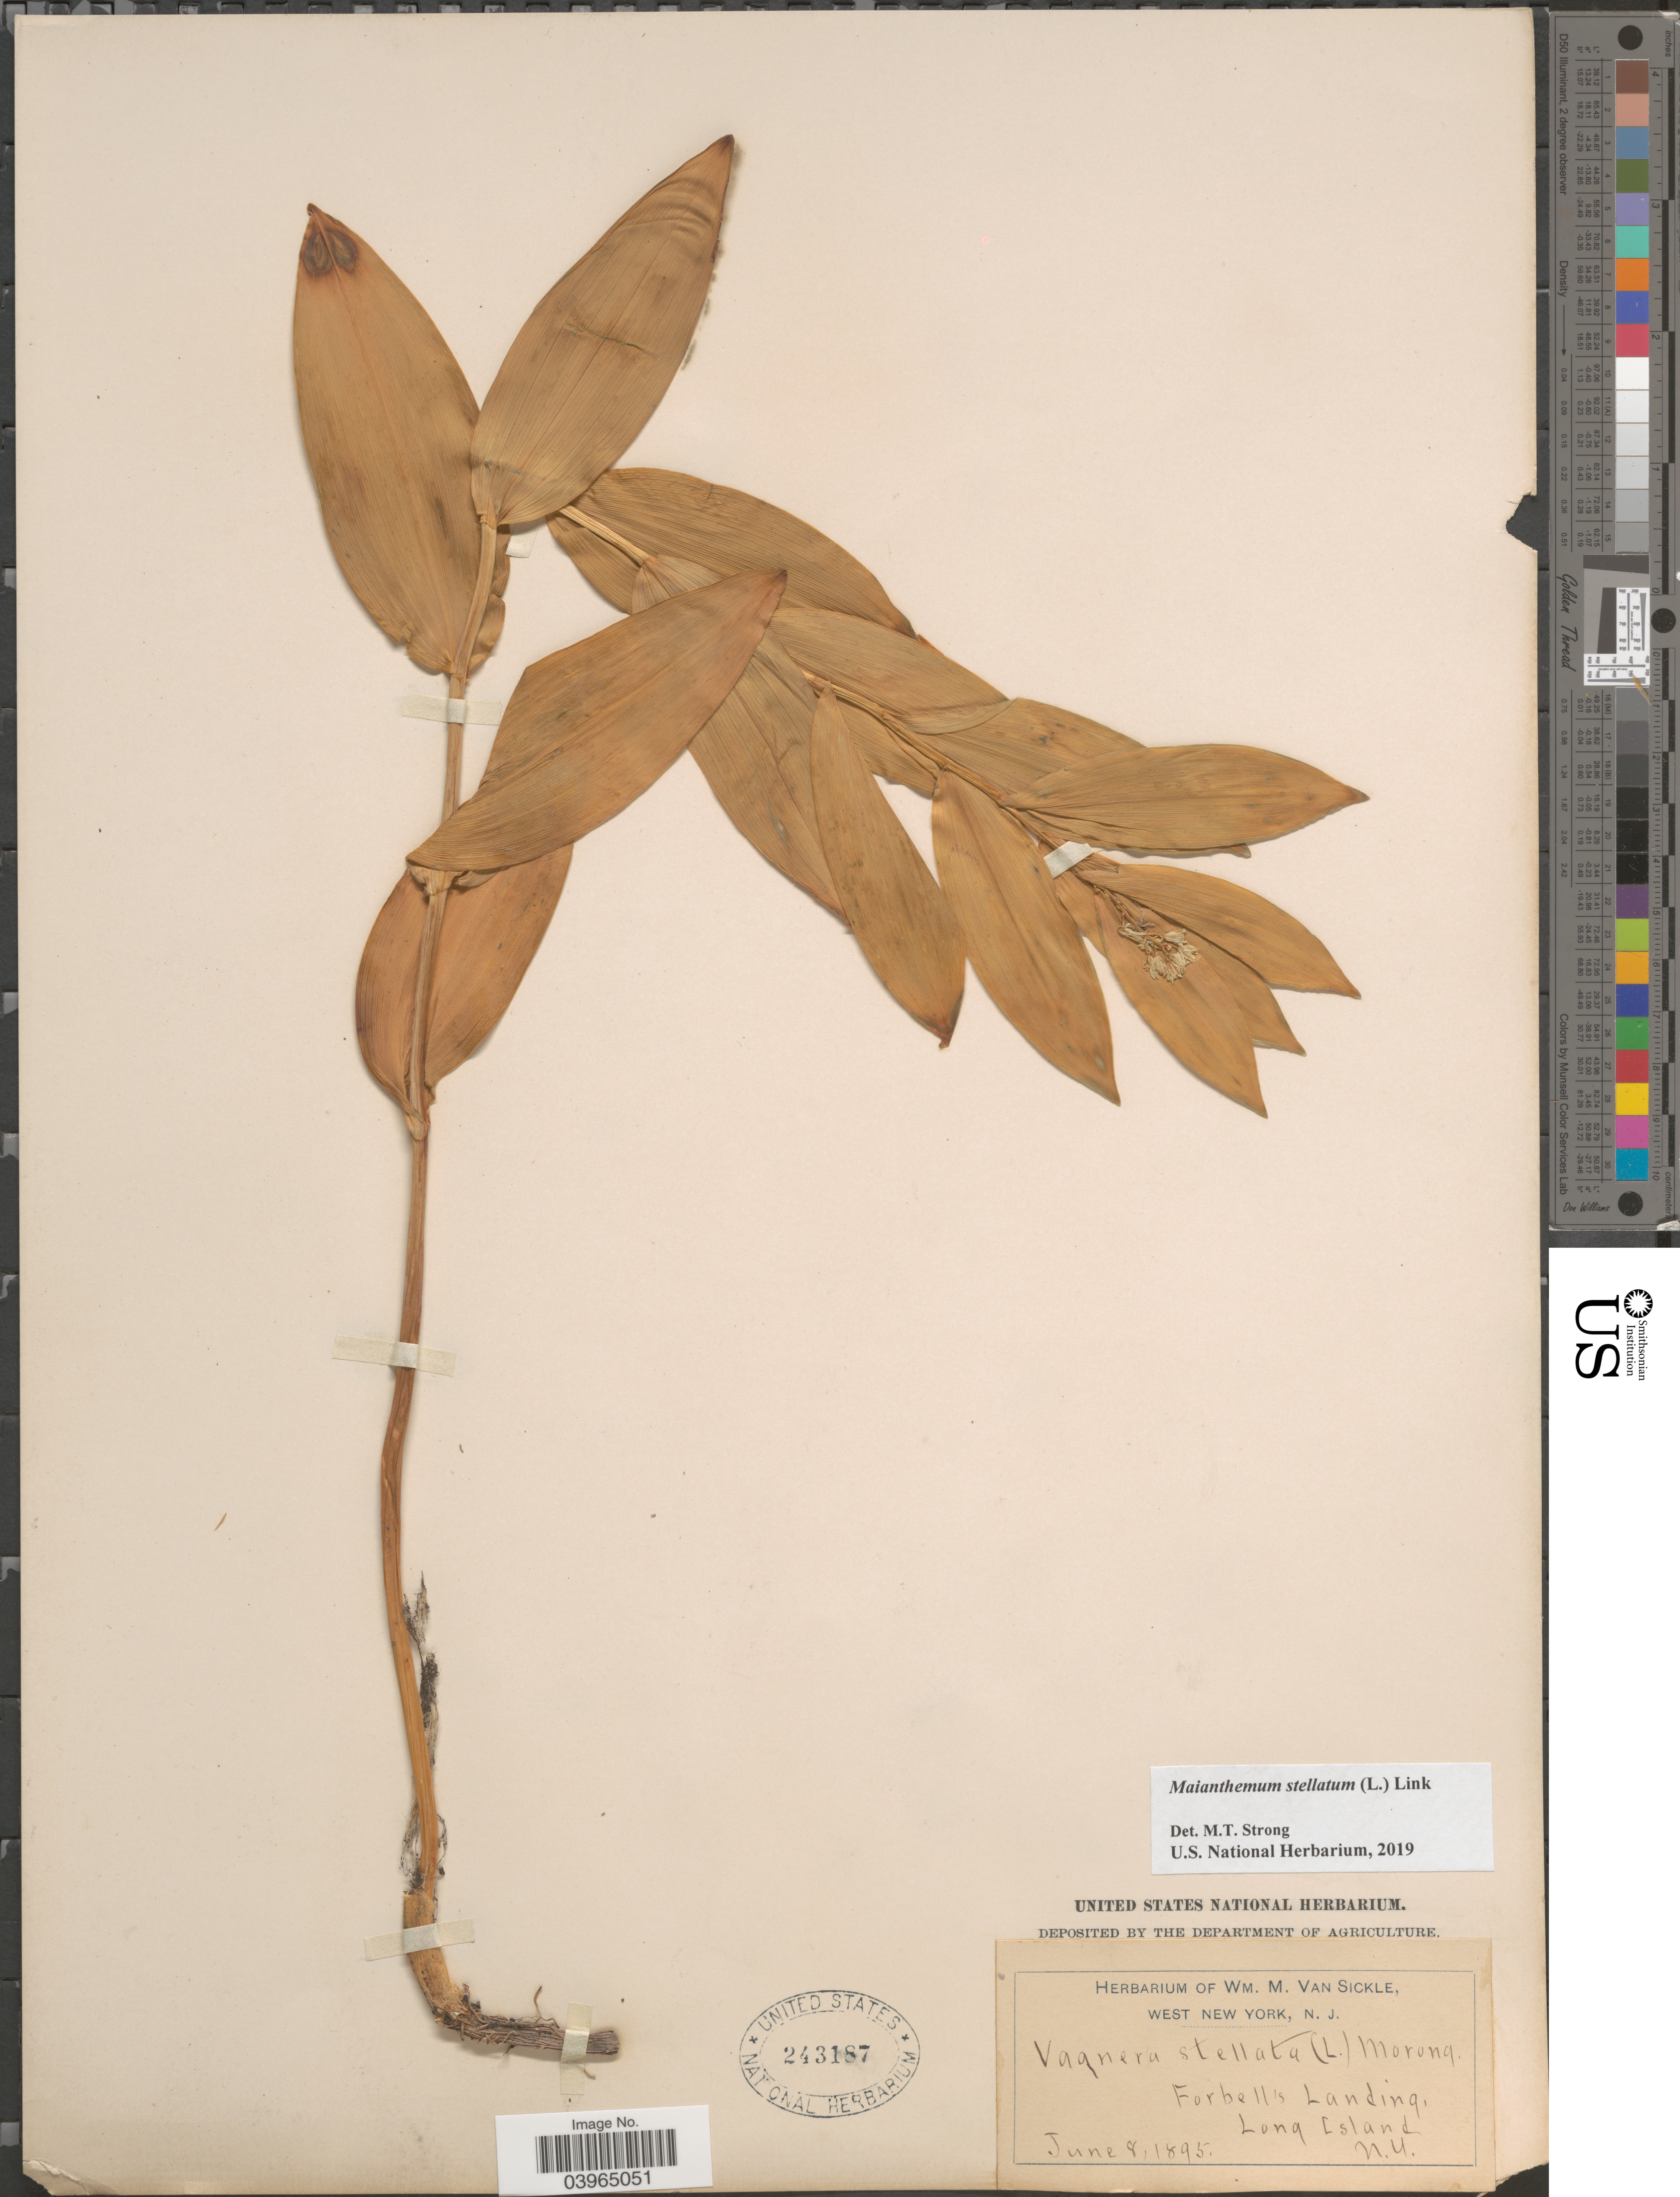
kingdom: Plantae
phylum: Tracheophyta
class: Liliopsida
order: Asparagales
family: Asparagaceae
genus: Maianthemum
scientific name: Maianthemum stellatum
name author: (L.) Link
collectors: ex herb. Wm. M. Van Sickle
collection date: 1895-06-08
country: United States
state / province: New York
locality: Forbells's Landing, Long Island.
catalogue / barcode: US 243187